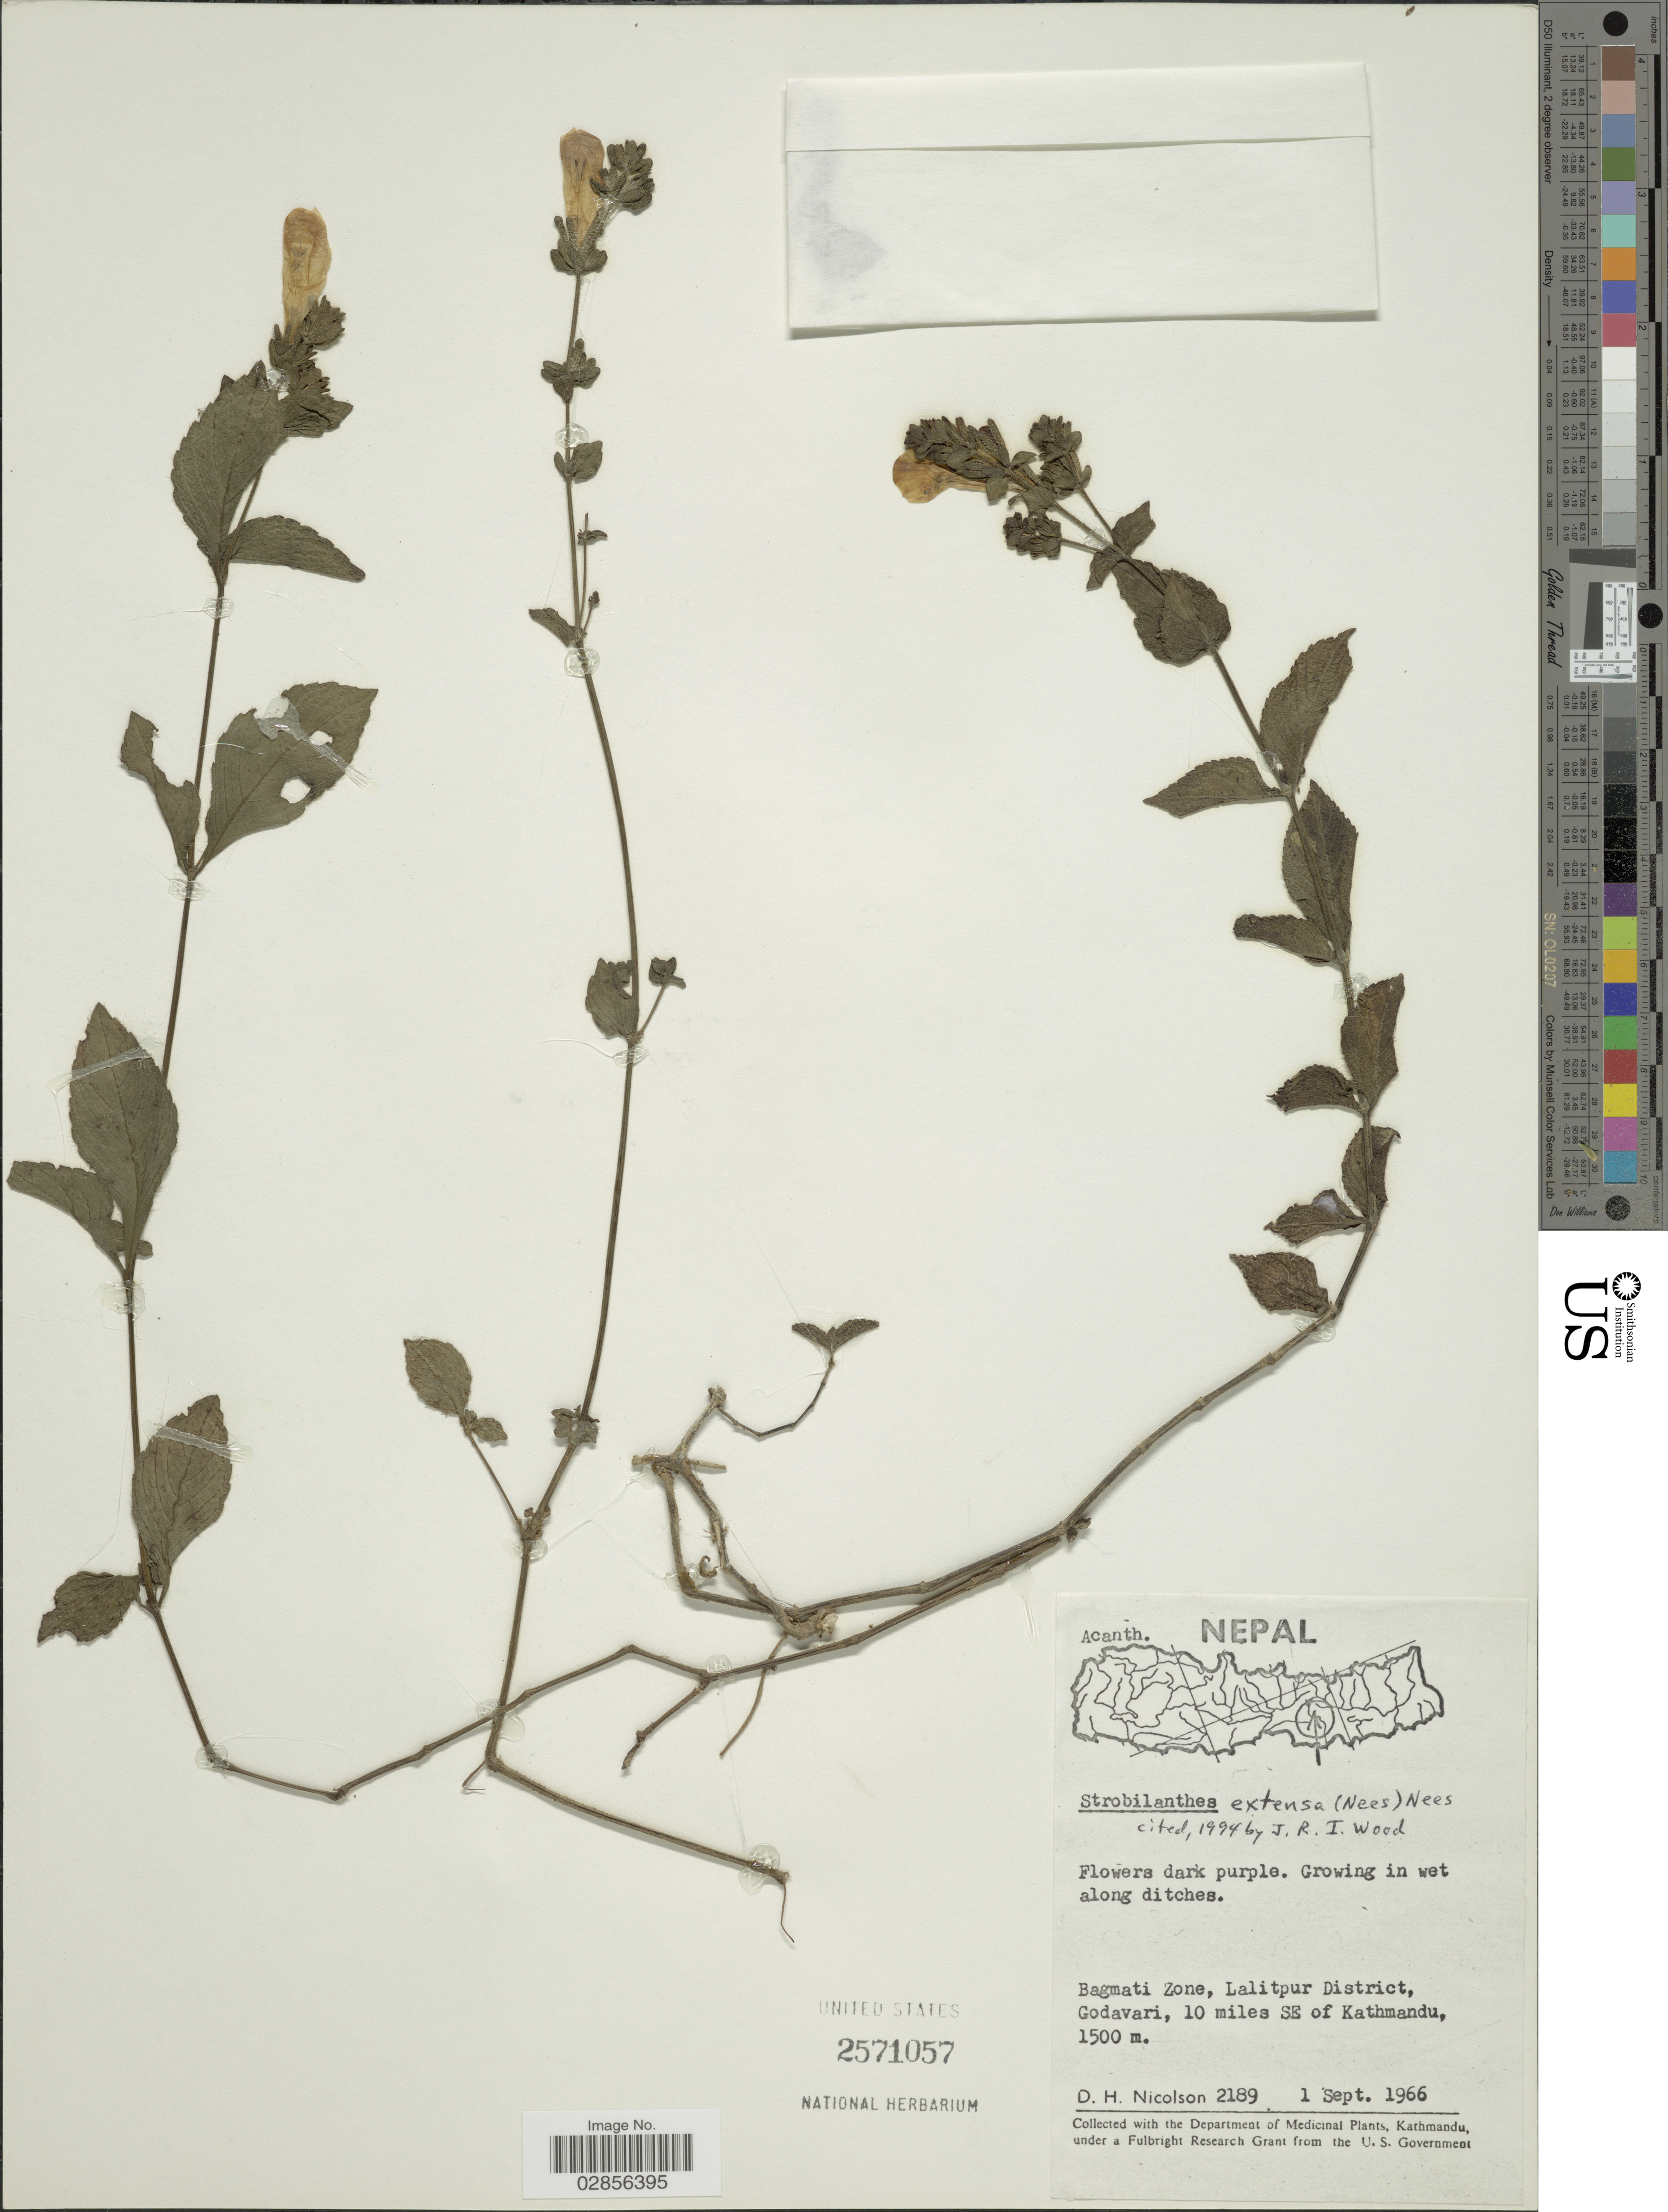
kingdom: Plantae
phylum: Tracheophyta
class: Magnoliopsida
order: Lamiales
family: Acanthaceae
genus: Strobilanthes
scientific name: Strobilanthes extensa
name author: (Nees) Nees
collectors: D. H. Nicolson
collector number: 2189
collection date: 1966-09-01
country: Nepal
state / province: Bagmati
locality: Bagmati Zone, Lalitpur District, Godavari, 10 miles SE of Kathmandu.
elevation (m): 1500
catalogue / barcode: US 2571057